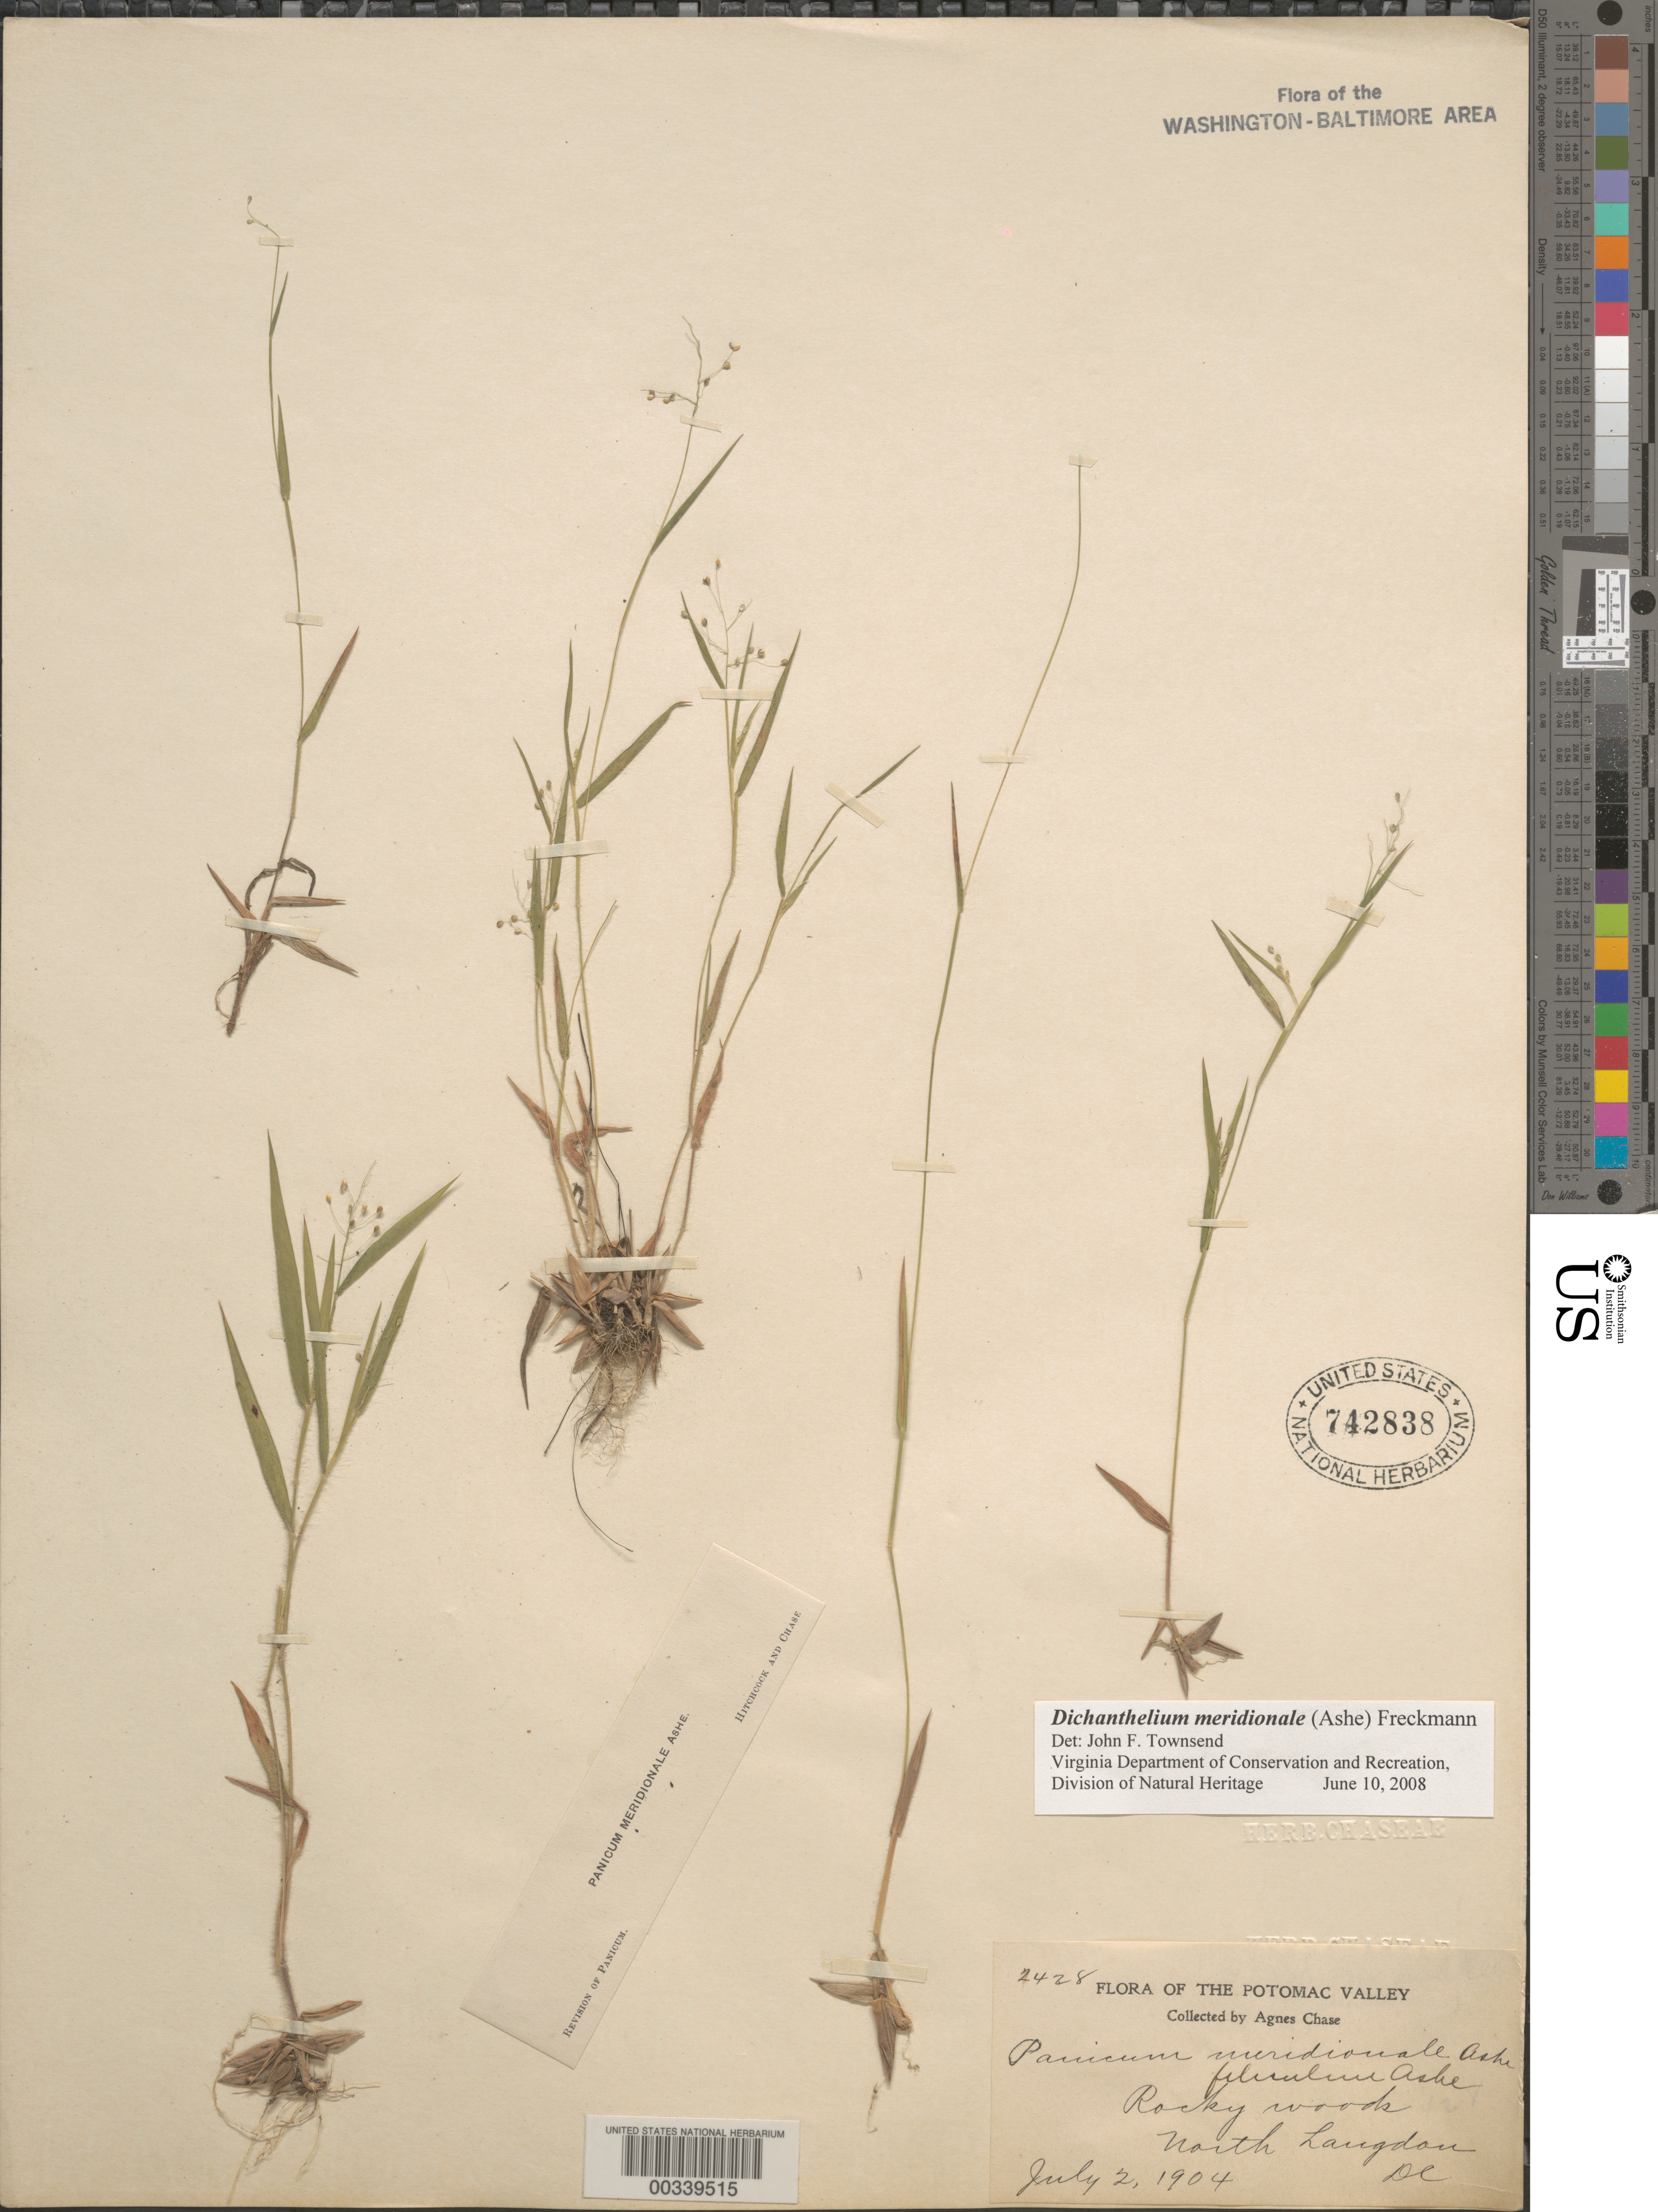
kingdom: Plantae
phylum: Tracheophyta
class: Liliopsida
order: Poales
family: Poaceae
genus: Dichanthelium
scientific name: Dichanthelium meridionale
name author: (Ashe) Freckmann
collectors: A. Chase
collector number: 2428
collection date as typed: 02 Jul 1904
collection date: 1904-07-02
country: United States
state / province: District of Columbia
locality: North Langdon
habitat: Rocky woods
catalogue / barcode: US 742838